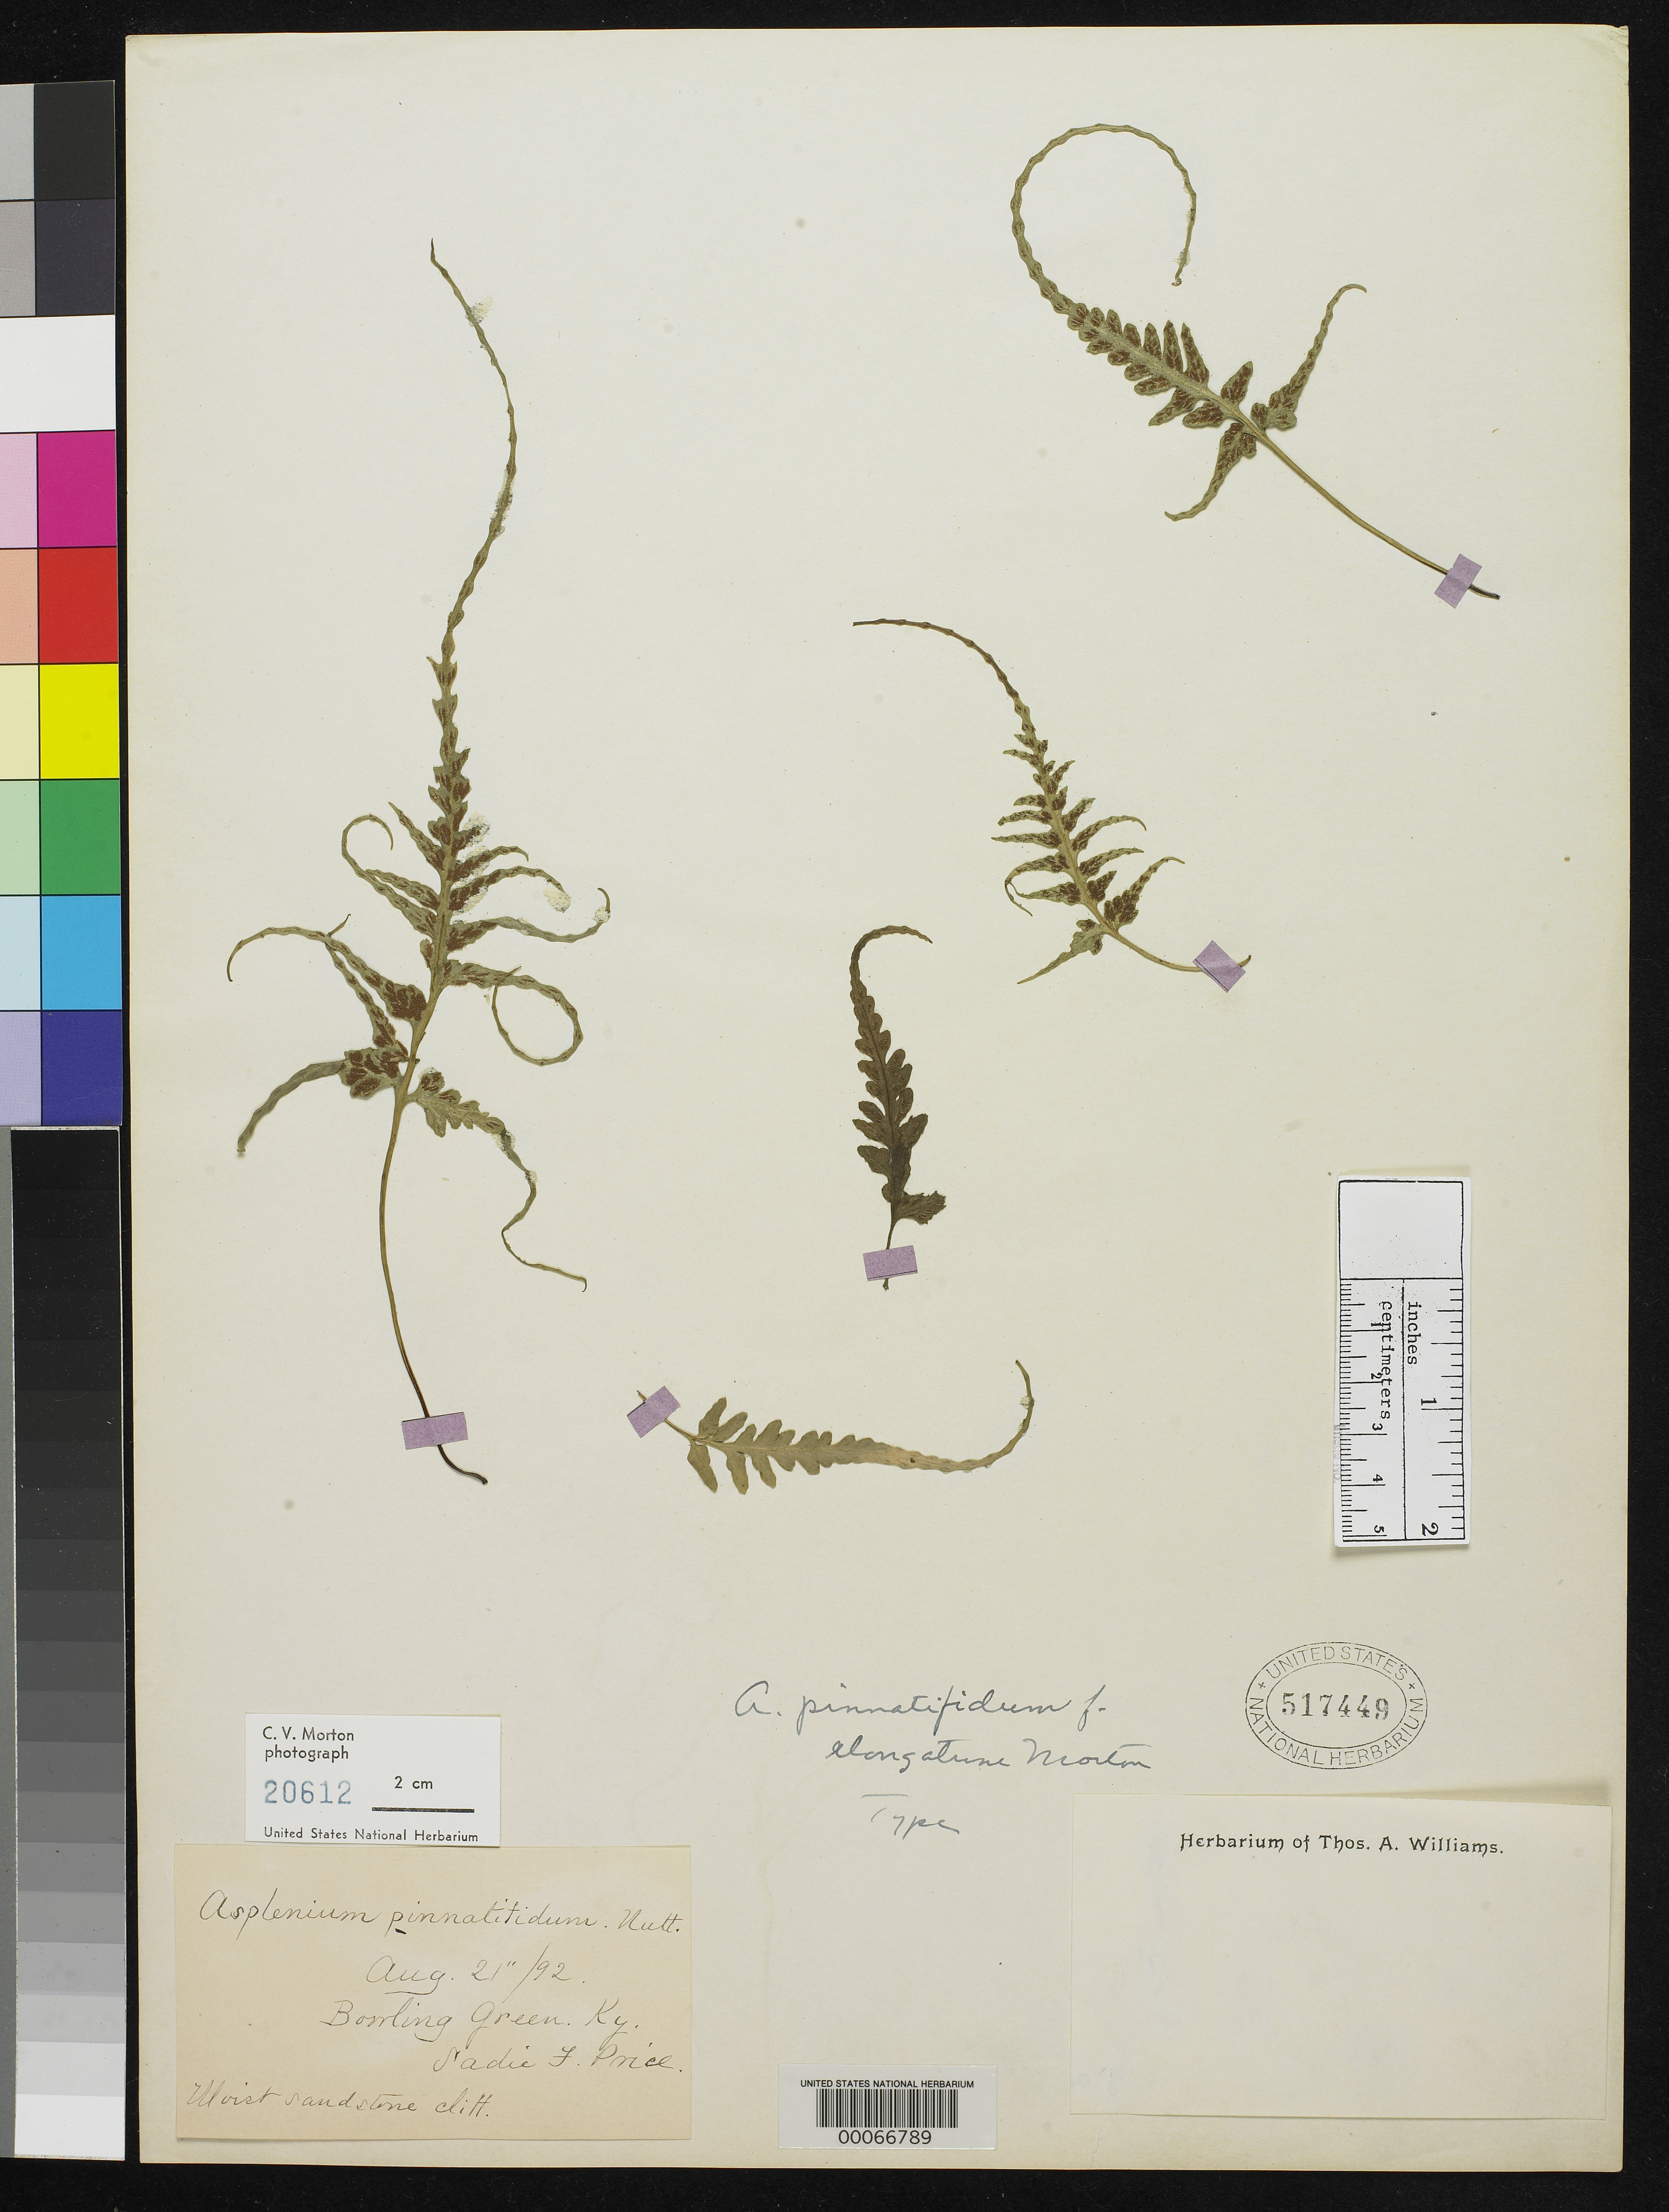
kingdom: Plantae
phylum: Tracheophyta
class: Polypodiopsida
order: Polypodiales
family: Aspleniaceae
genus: Asplenium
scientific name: Asplenium pinnatifidum f. elongatum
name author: C.V. Morton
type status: Holotype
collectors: S. Price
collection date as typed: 21 Aug 1892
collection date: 1892-08-21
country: United States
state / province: Kentucky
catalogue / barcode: US 517449